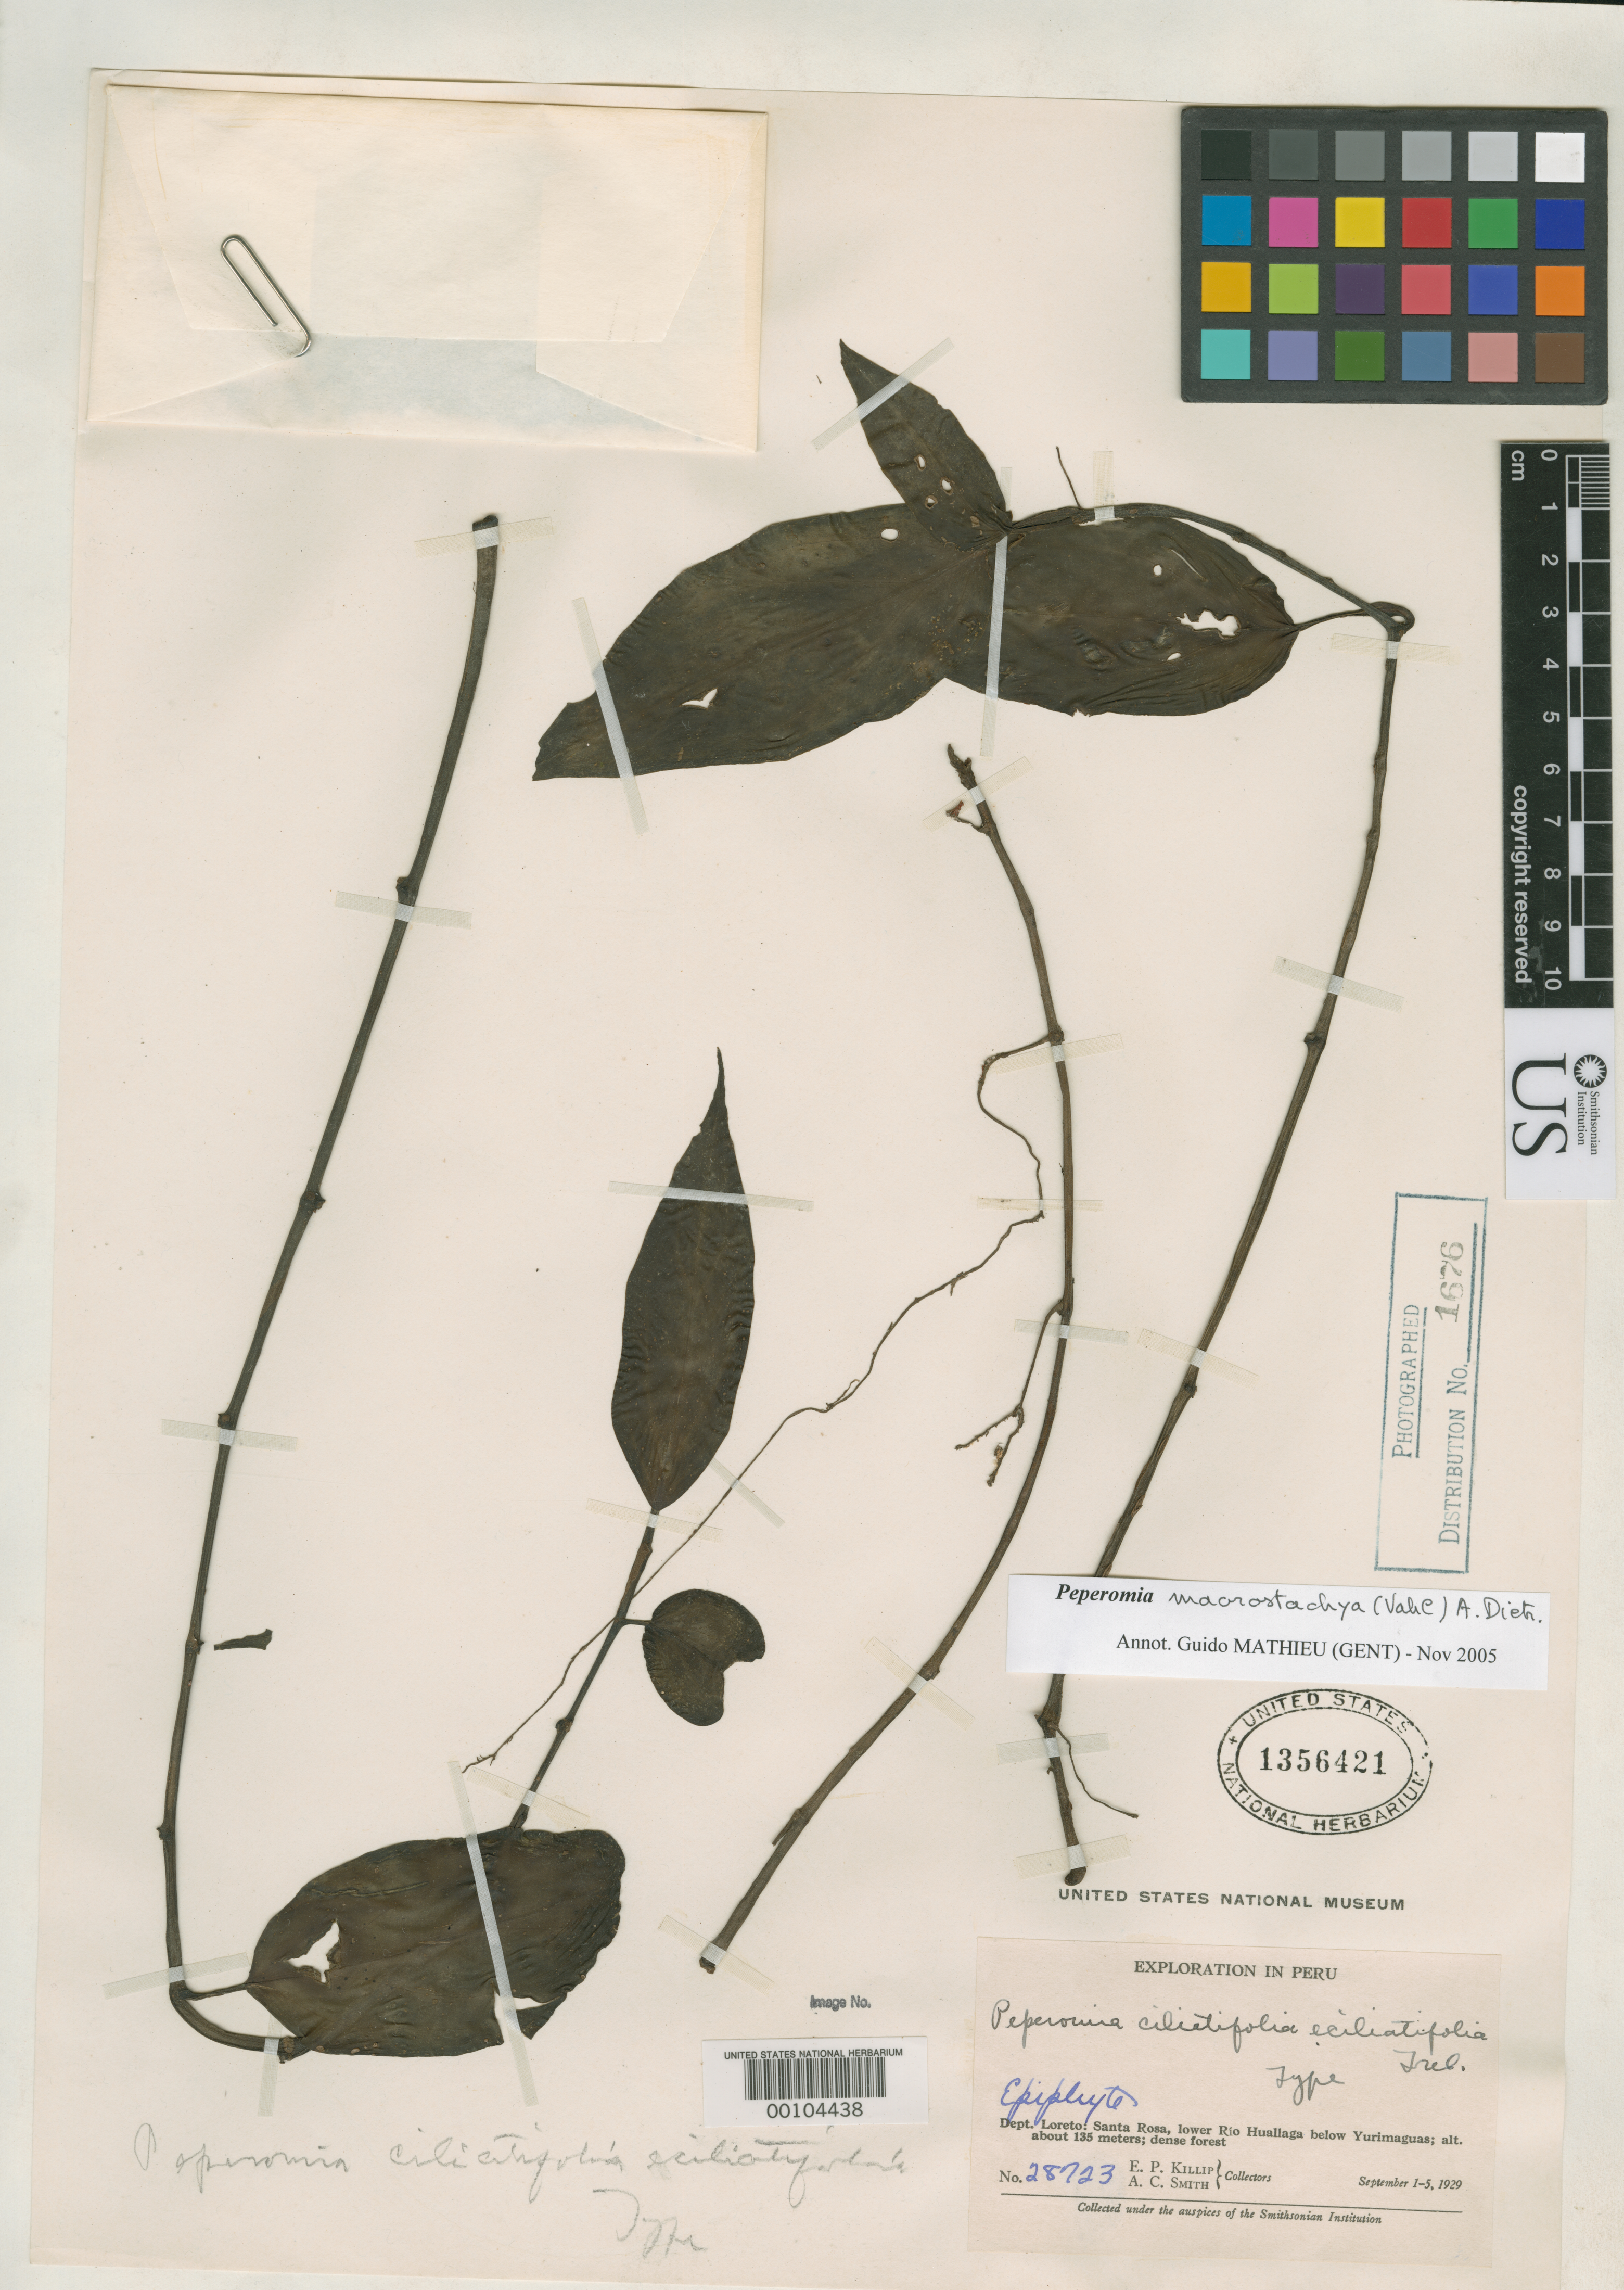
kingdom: Plantae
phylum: Tracheophyta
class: Magnoliopsida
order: Piperales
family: Piperaceae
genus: Peperomia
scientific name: Peperomia ciliatifolia var. eciliatifolia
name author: Trel. in J.F. Macbr.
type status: Holotype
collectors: E. P. Killip & A. C. Smith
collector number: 28723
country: Peru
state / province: Loreto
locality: Santa Rosa.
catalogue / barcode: US 1356421